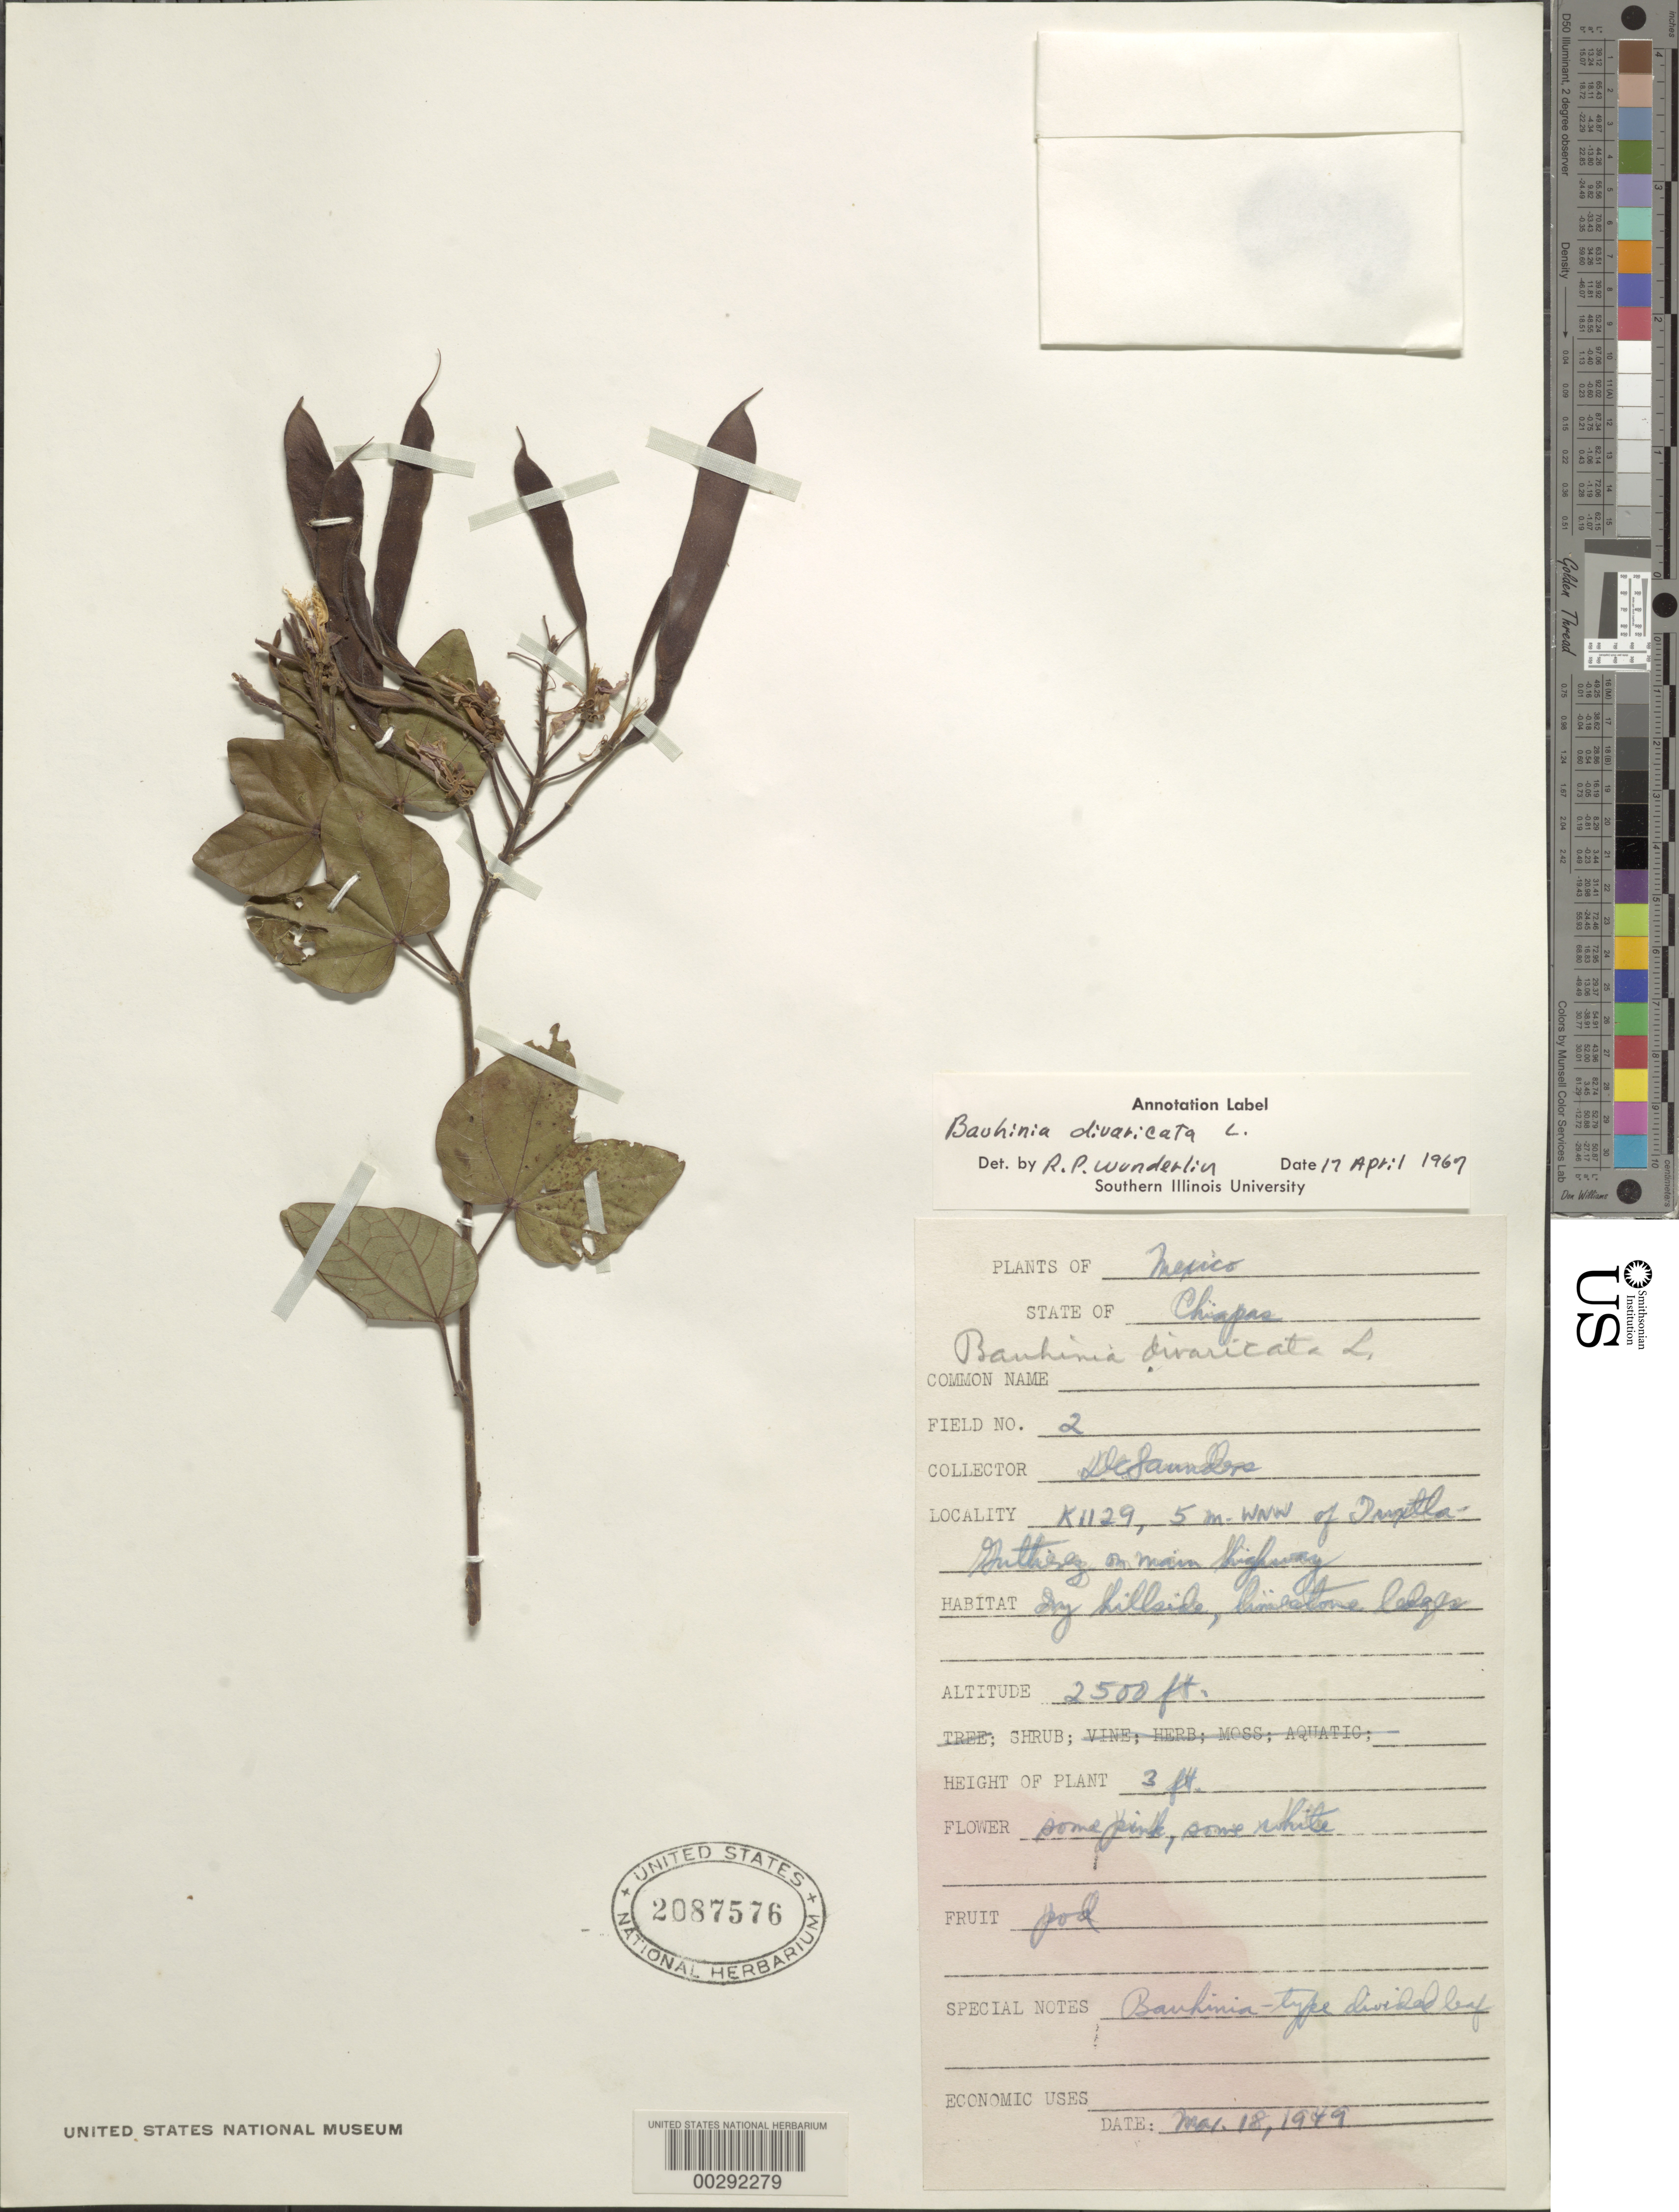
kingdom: Plantae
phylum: Tracheophyta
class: Magnoliopsida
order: Fabales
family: Fabaceae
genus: Bauhinia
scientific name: Bauhinia divaricata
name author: L.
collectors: D. C. Saunders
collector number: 2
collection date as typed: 18 Mar 1949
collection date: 1949-03-18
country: Mexico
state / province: Chiapas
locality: K1129, 5mi wnw of Tuxtla Gutierrez on main highway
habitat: Dry hillside, limestone ledges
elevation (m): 762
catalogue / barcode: US 2087576